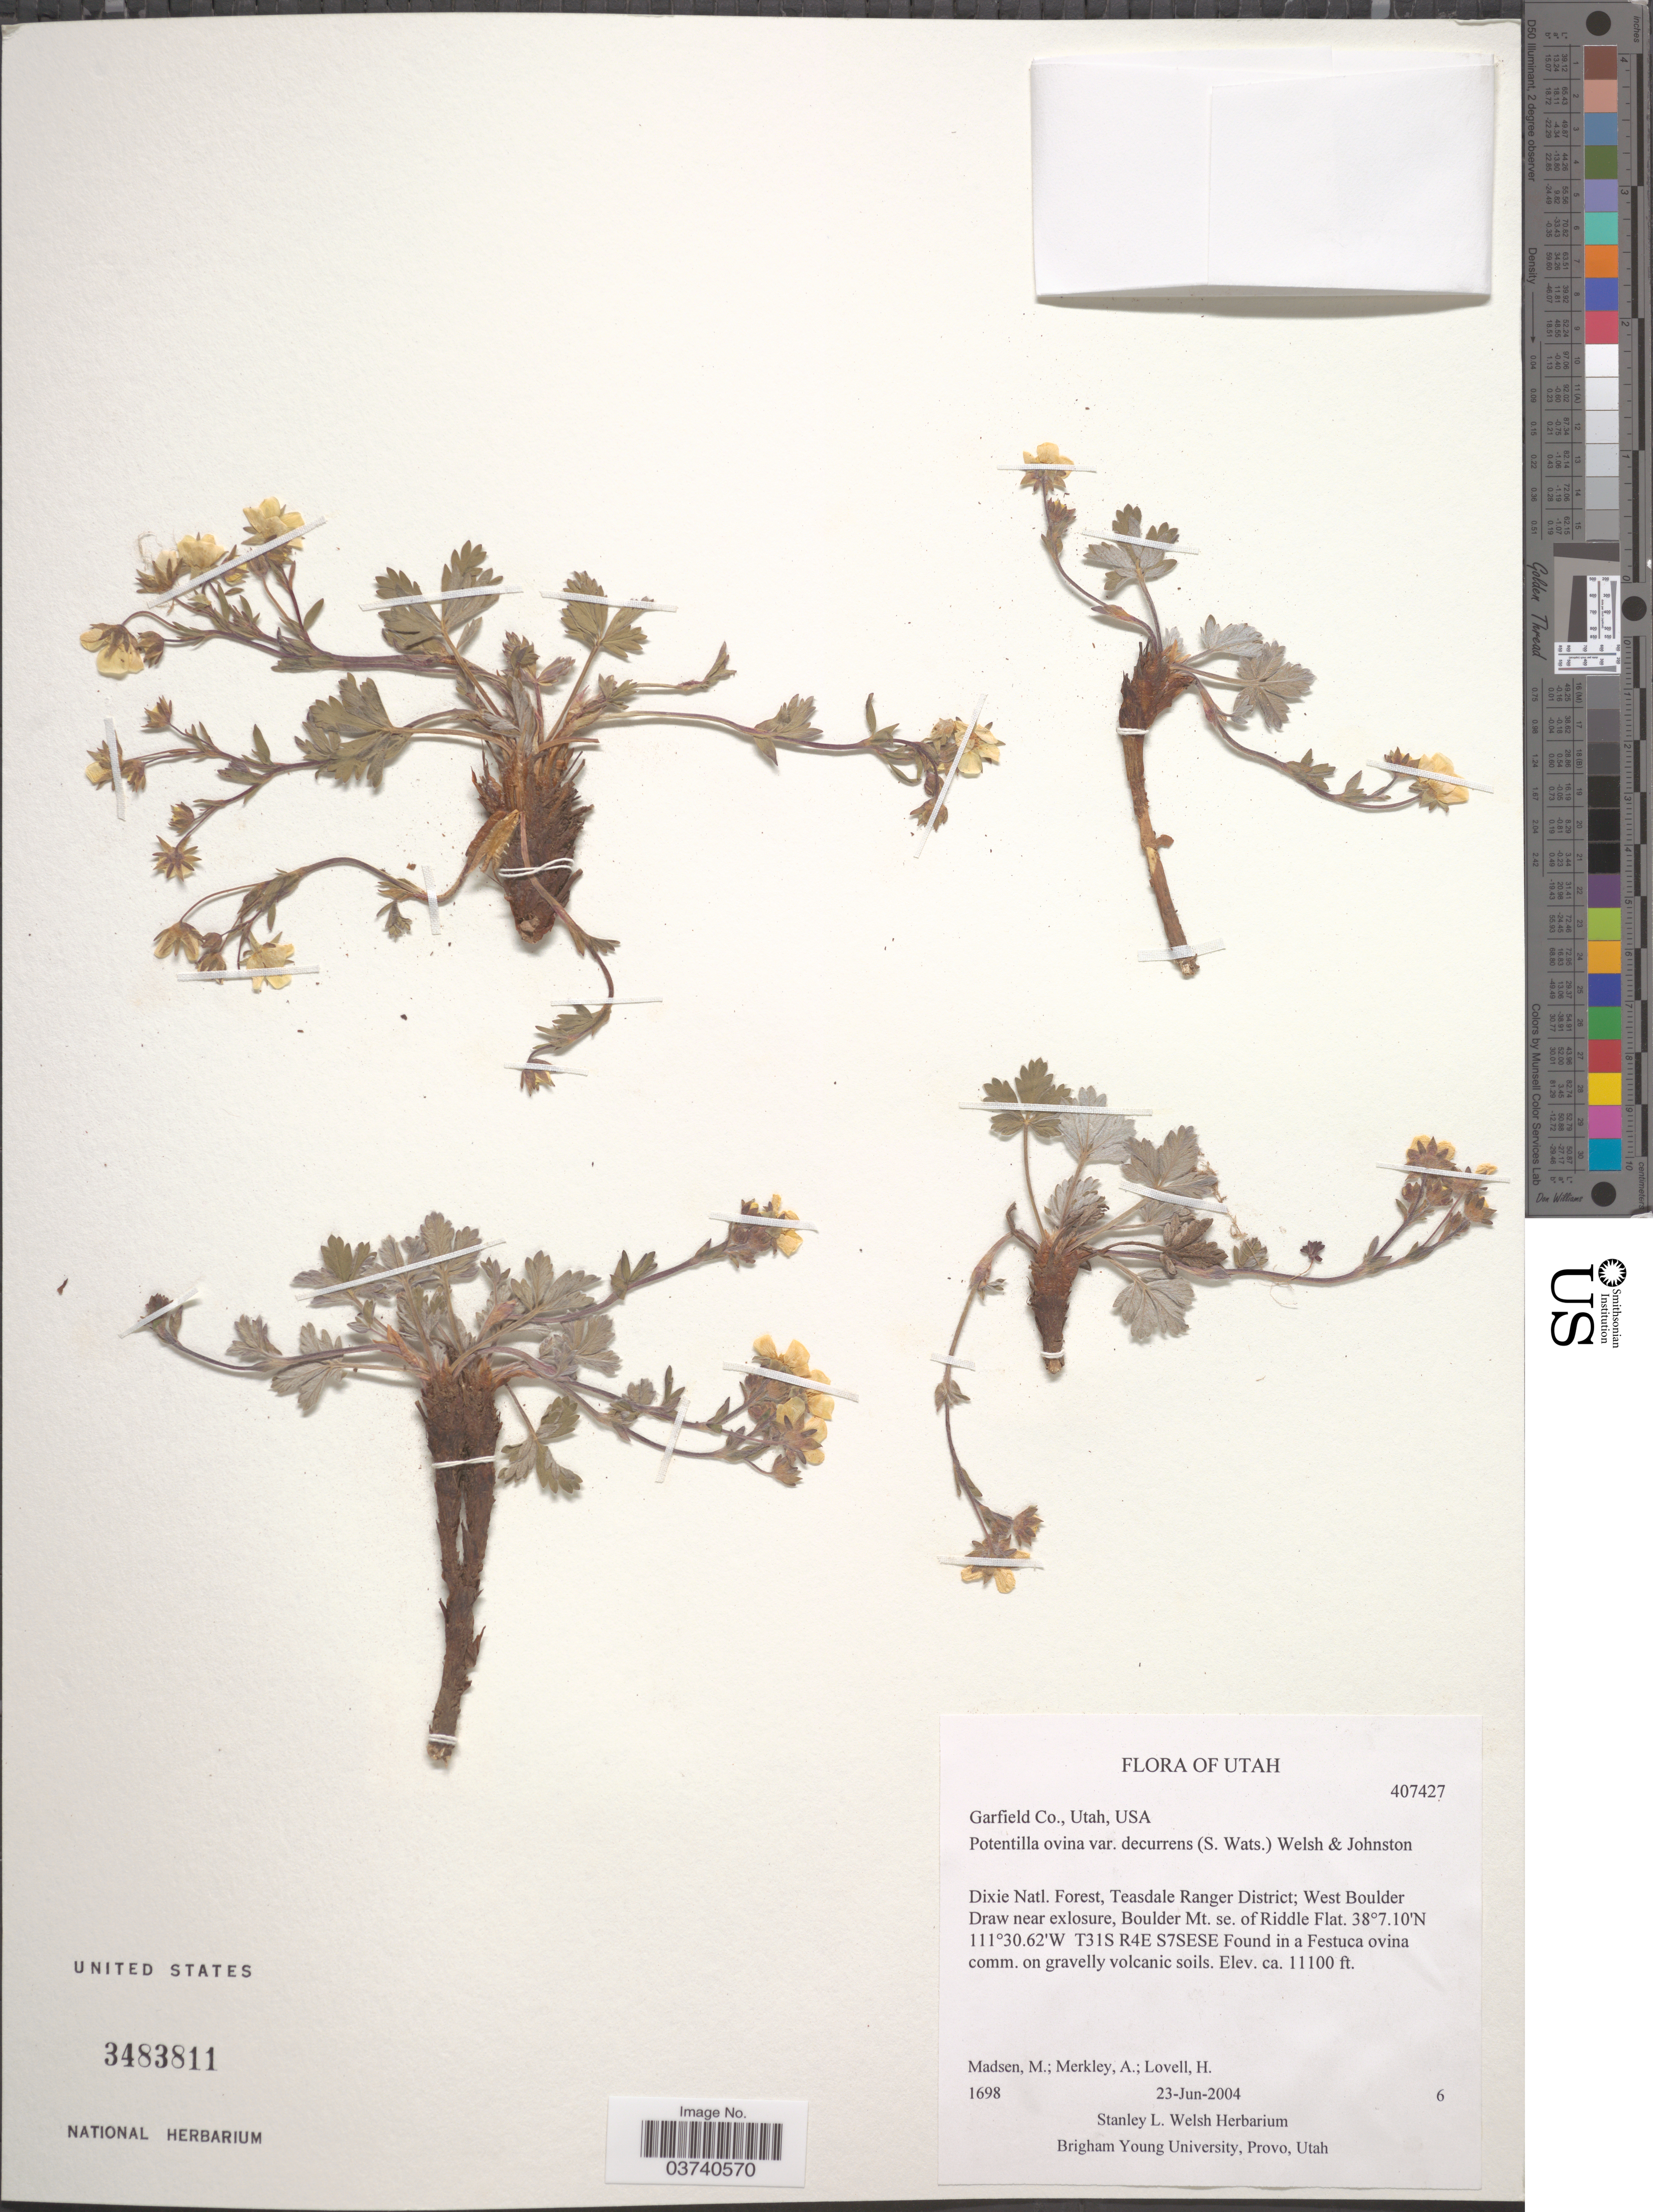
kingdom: Plantae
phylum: Tracheophyta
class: Magnoliopsida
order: Rosales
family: Rosaceae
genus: Potentilla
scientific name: Potentilla ovina var. decurrens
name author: (S. Watson) S.L. Welsh & B.C. Johnst.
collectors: M. Madsen, A. Merkley & H. Lovell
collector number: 1698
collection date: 2004-06-23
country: United States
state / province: Utah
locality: Garfield Co. Dixie Natl. Forest, Teasdale Ranger District; West Boulder Draw near exlosure, Boulder Mt. se. of Riddle Flat. T31S R4E S7SESE.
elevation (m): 3383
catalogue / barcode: US 3483811